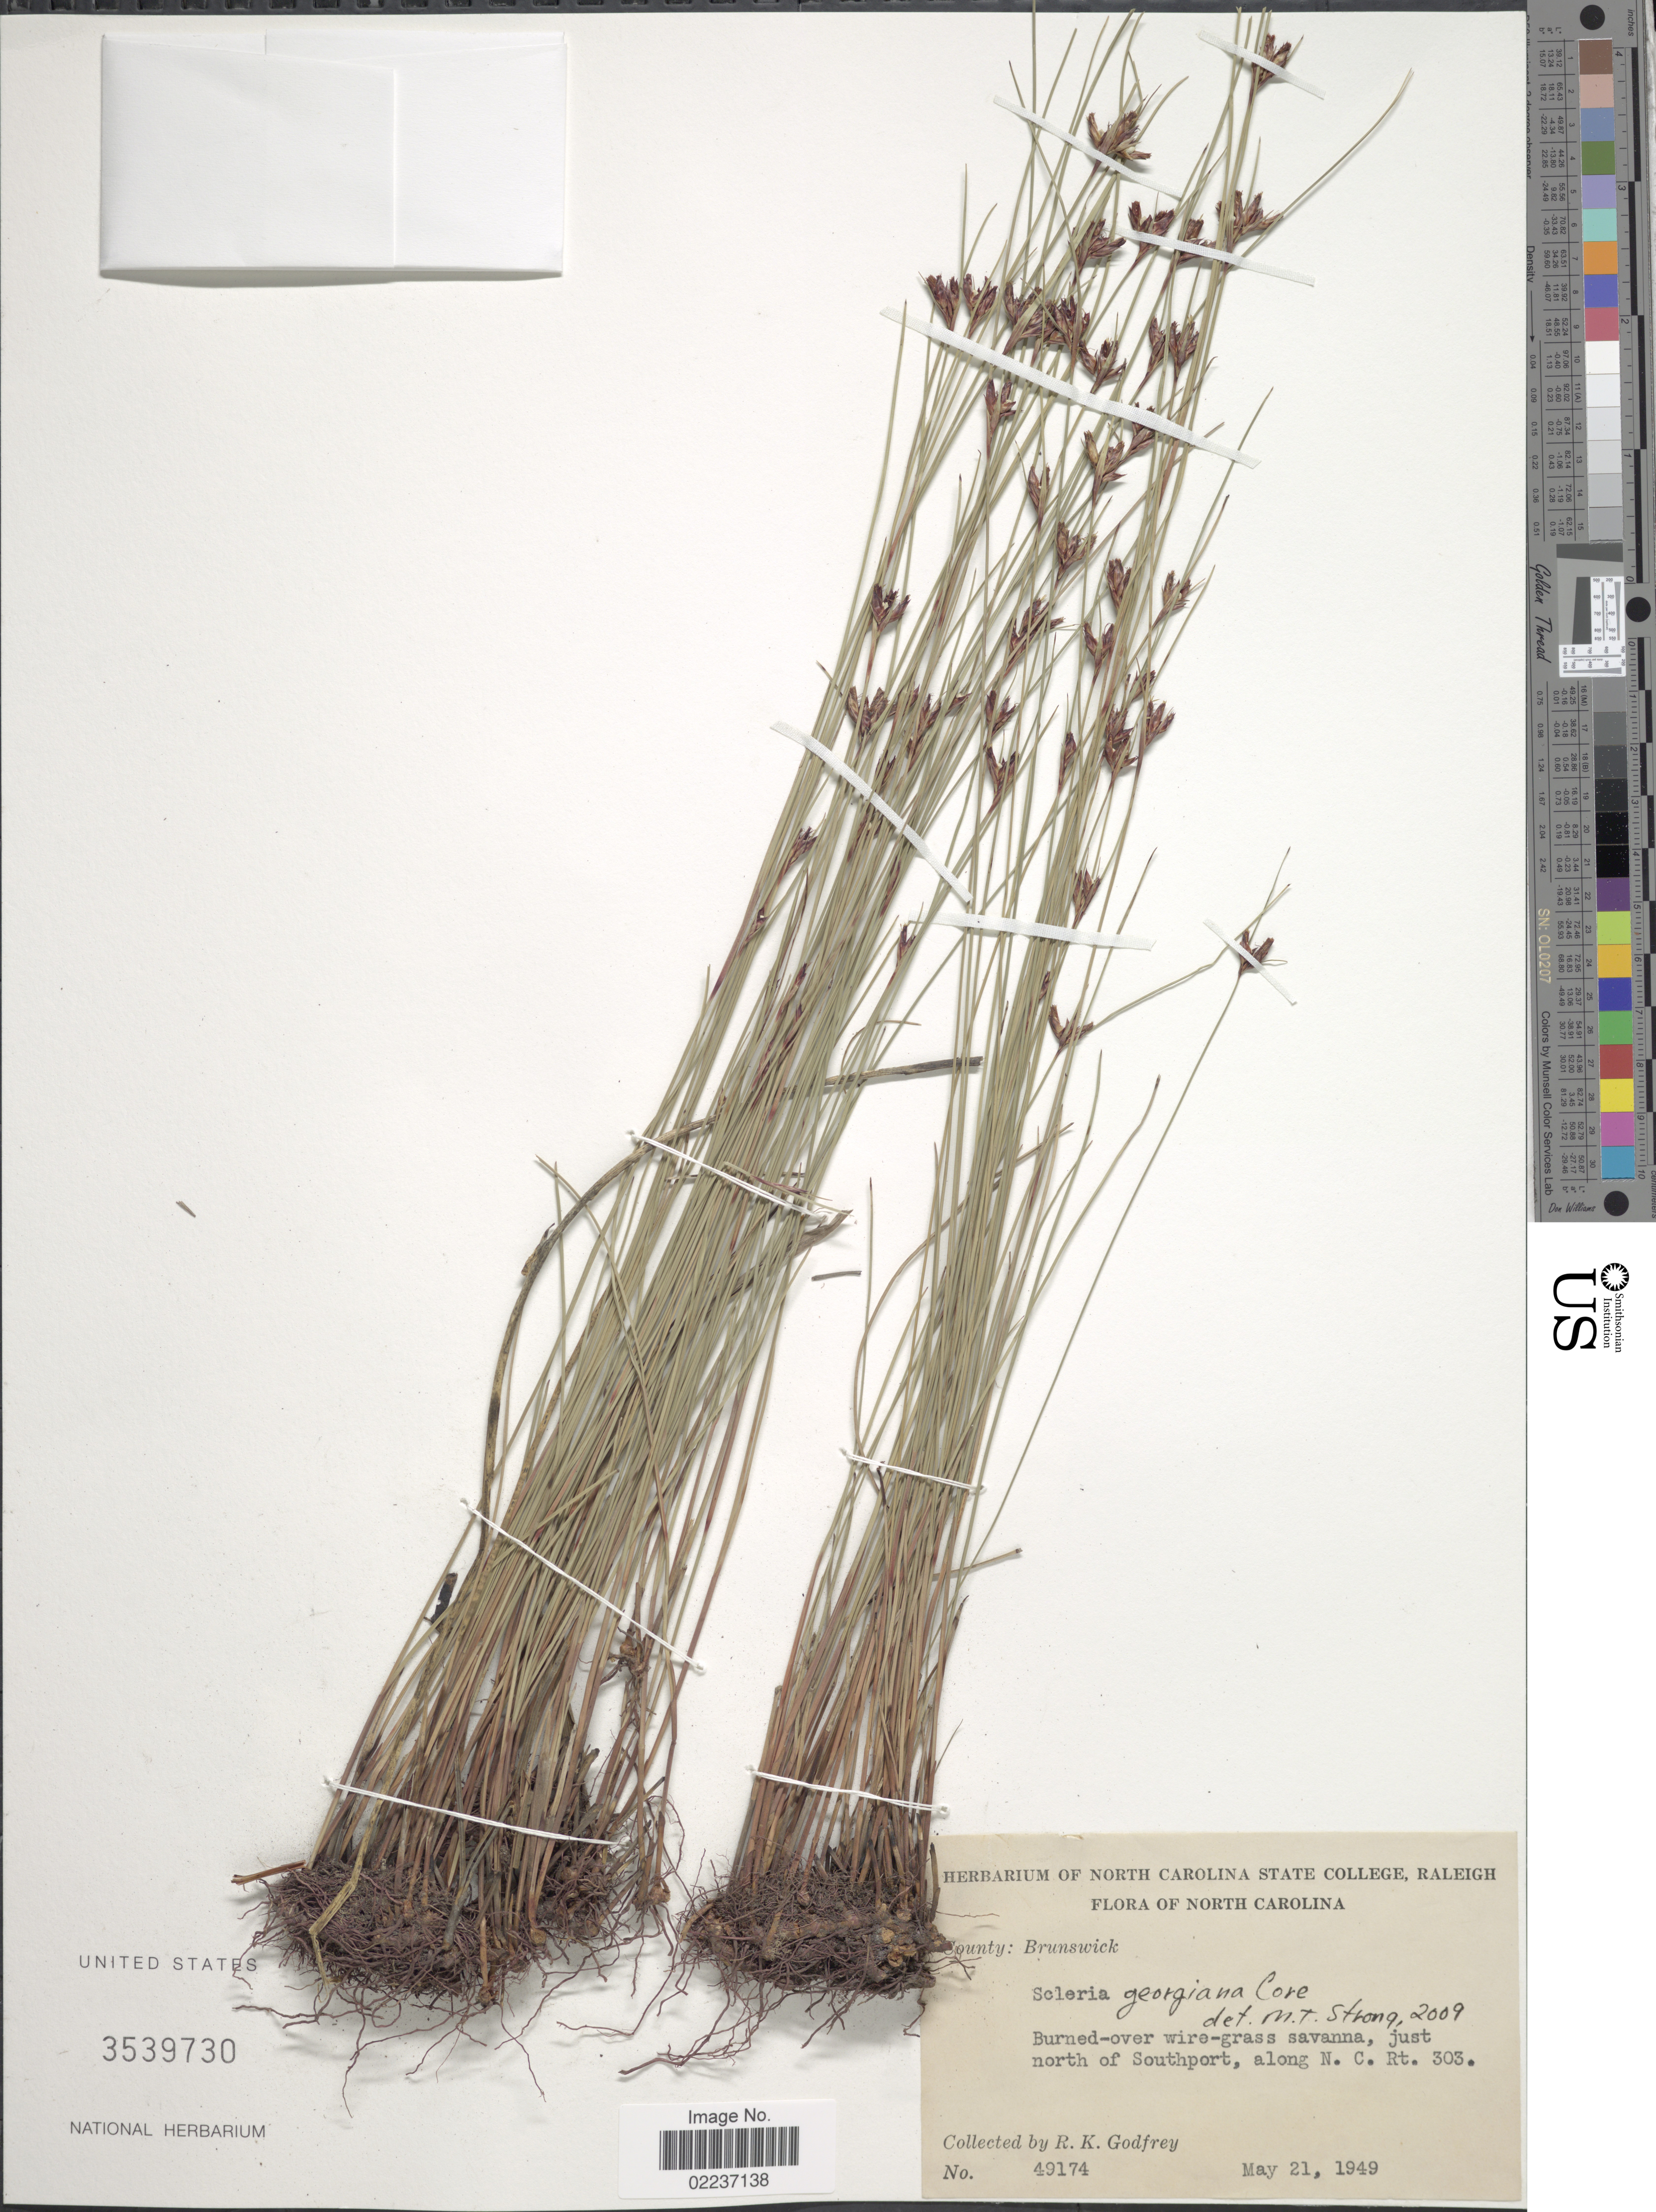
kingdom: Plantae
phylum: Tracheophyta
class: Liliopsida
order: Poales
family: Cyperaceae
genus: Scleria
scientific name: Scleria georgiana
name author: Core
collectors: R. K. Godfrey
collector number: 49174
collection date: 1949-05-21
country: United States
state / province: North Carolina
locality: Burned-over wire grass savanna, just north of Southport, along N.C. Rt. 303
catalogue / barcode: US 3539730